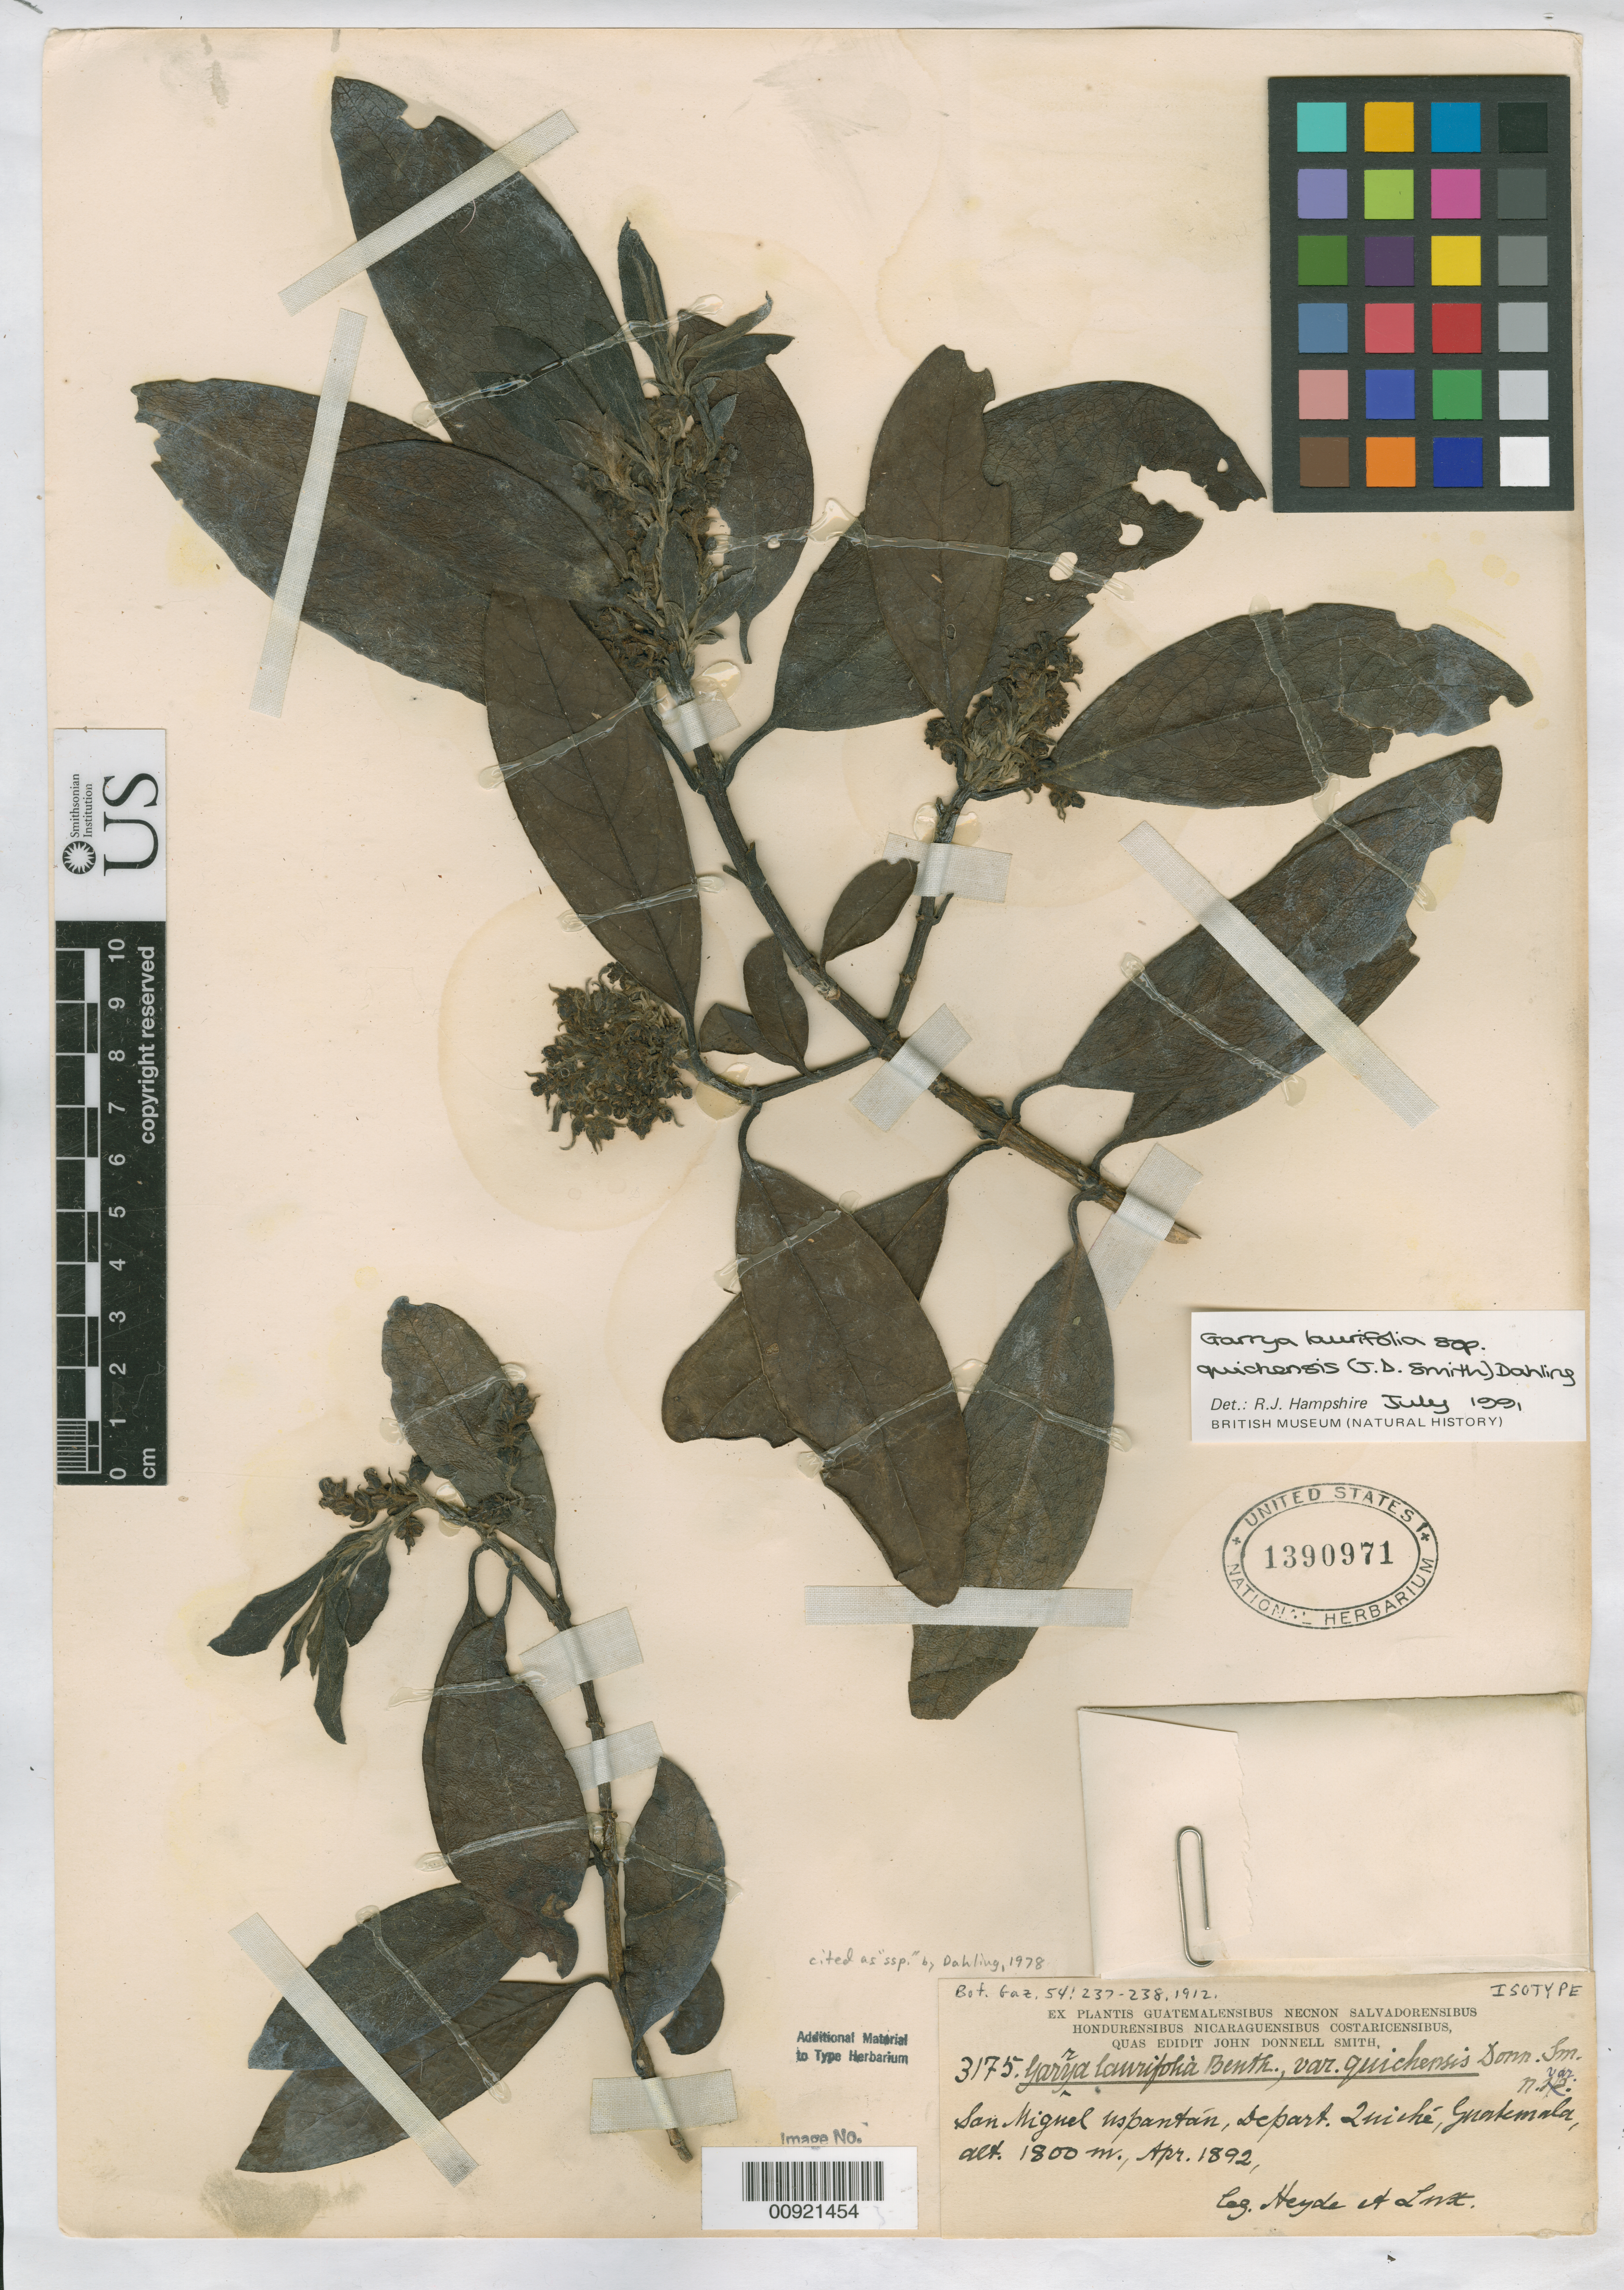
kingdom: Plantae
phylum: Tracheophyta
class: Magnoliopsida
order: Garryales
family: Garryaceae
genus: Garrya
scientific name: Garrya laurifolia var. quichensis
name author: Donn. Sm.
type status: Type Collection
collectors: E. T. Heyde & E. Lux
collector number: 3175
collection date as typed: Apr 1892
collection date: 1892-04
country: Guatemala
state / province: El Quiché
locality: San Miguel Uspantán.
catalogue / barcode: US 1390971